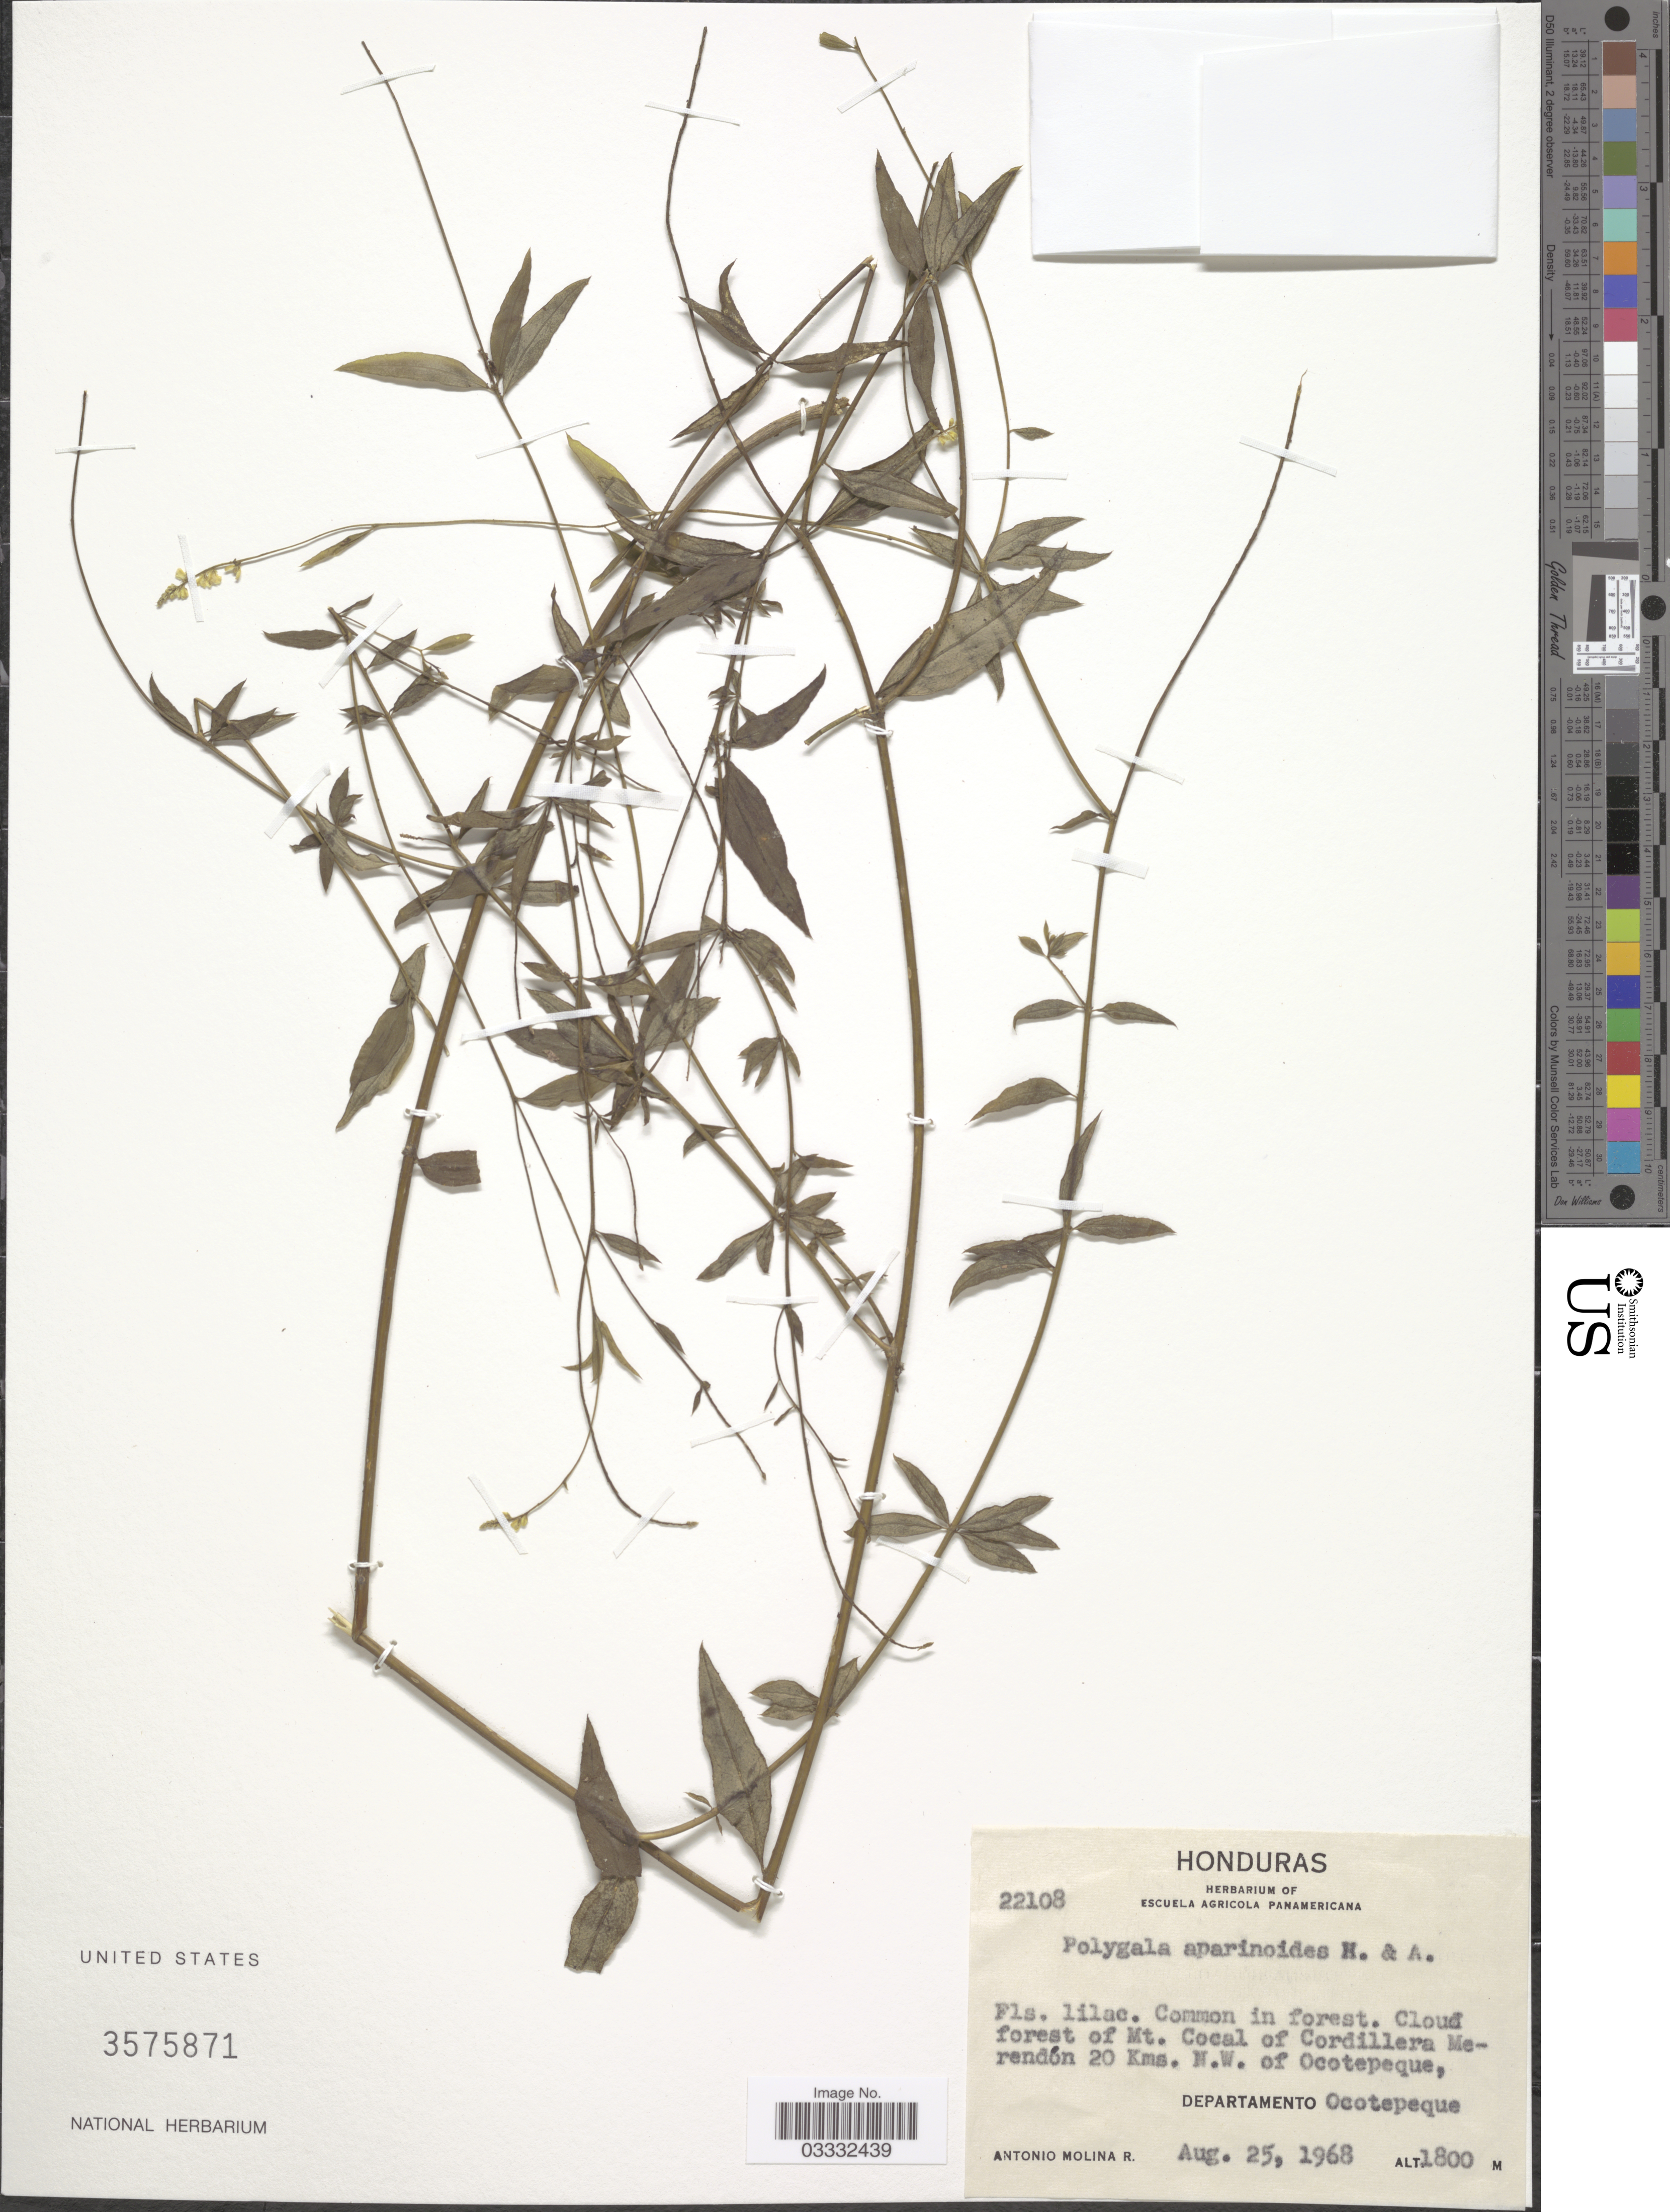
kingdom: Plantae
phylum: Tracheophyta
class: Magnoliopsida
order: Fabales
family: Polygalaceae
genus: Polygala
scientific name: Polygala aparinoides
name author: Hook. & Arn.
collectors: A. Molina R.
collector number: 22108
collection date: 1968-08-25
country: Honduras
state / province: Ocotepeque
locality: Cloud forest of Mt. Cocal of Cordillera Merendón 20 Kms. N.W. of Ocotepeque, Departamento Ocotepeque.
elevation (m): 1800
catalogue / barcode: US 3575871